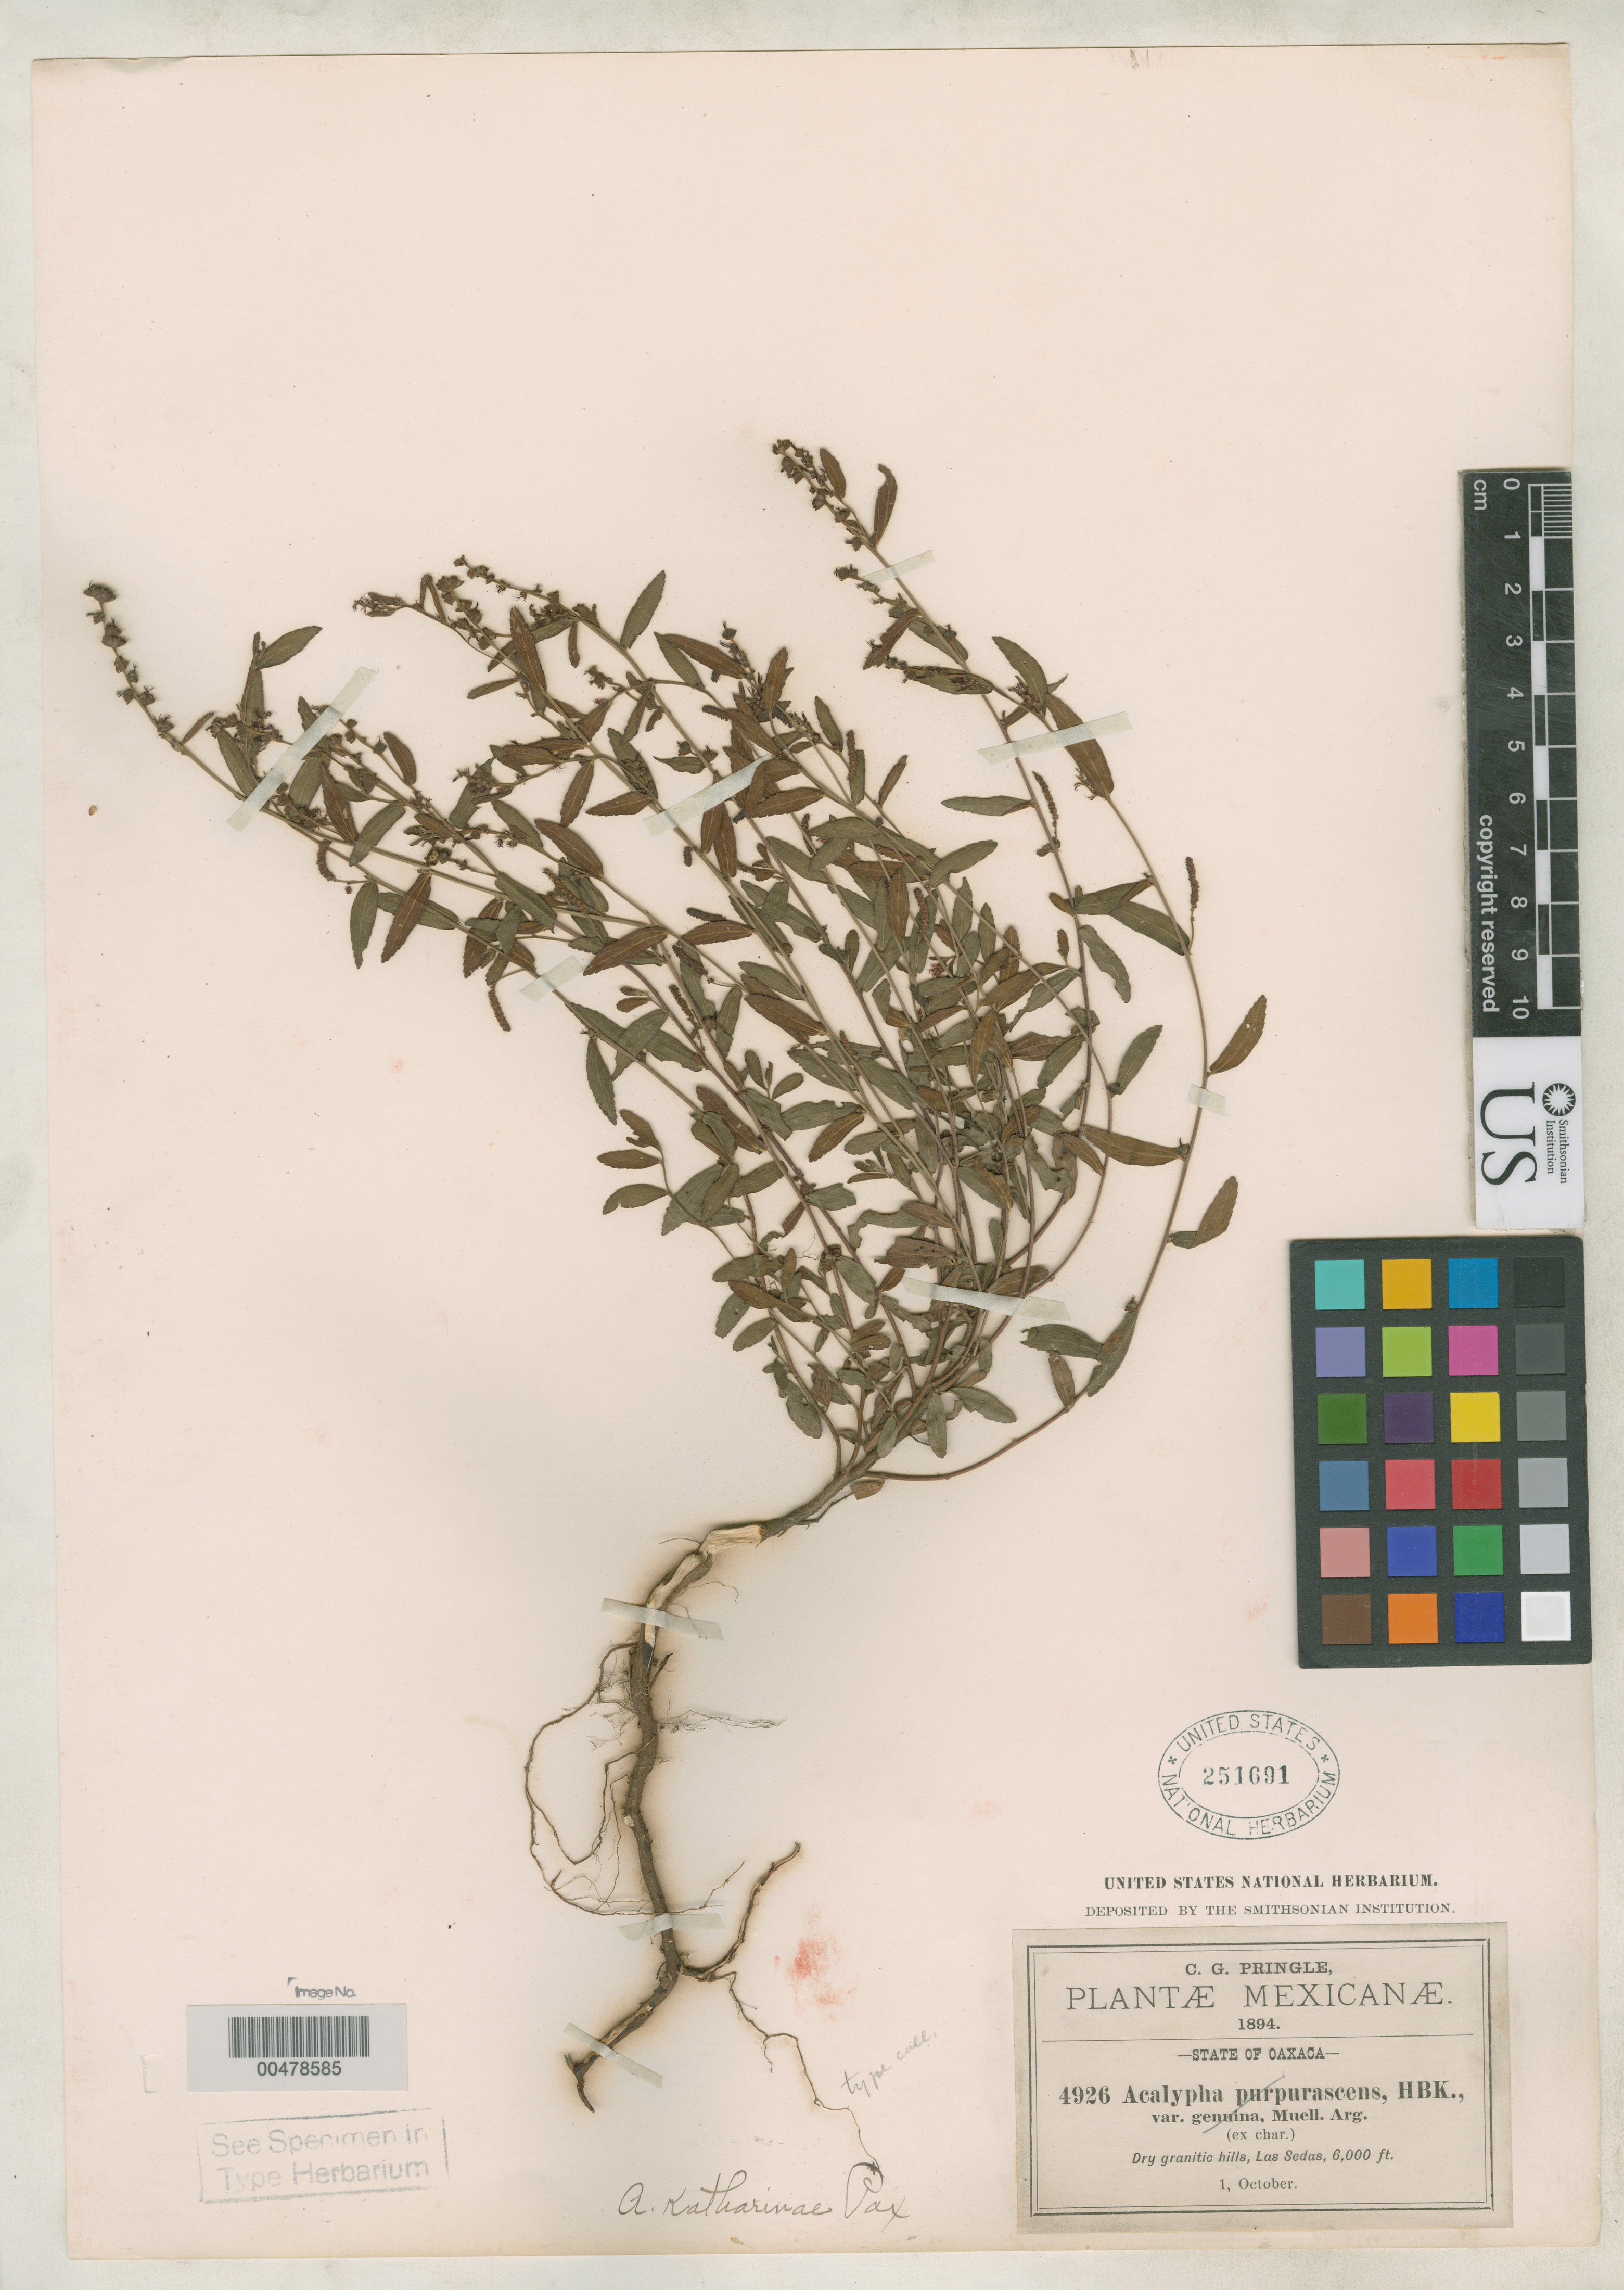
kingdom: Plantae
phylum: Tracheophyta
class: Magnoliopsida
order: Malpighiales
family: Euphorbiaceae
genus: Acalypha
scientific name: Acalypha katharinae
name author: Pax in Engl.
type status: Isotype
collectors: C. G. Pringle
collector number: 4926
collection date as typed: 01 Oct 1894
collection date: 1894-10-01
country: Mexico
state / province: Oaxaca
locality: Las Sedas.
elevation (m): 1829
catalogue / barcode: US 251691